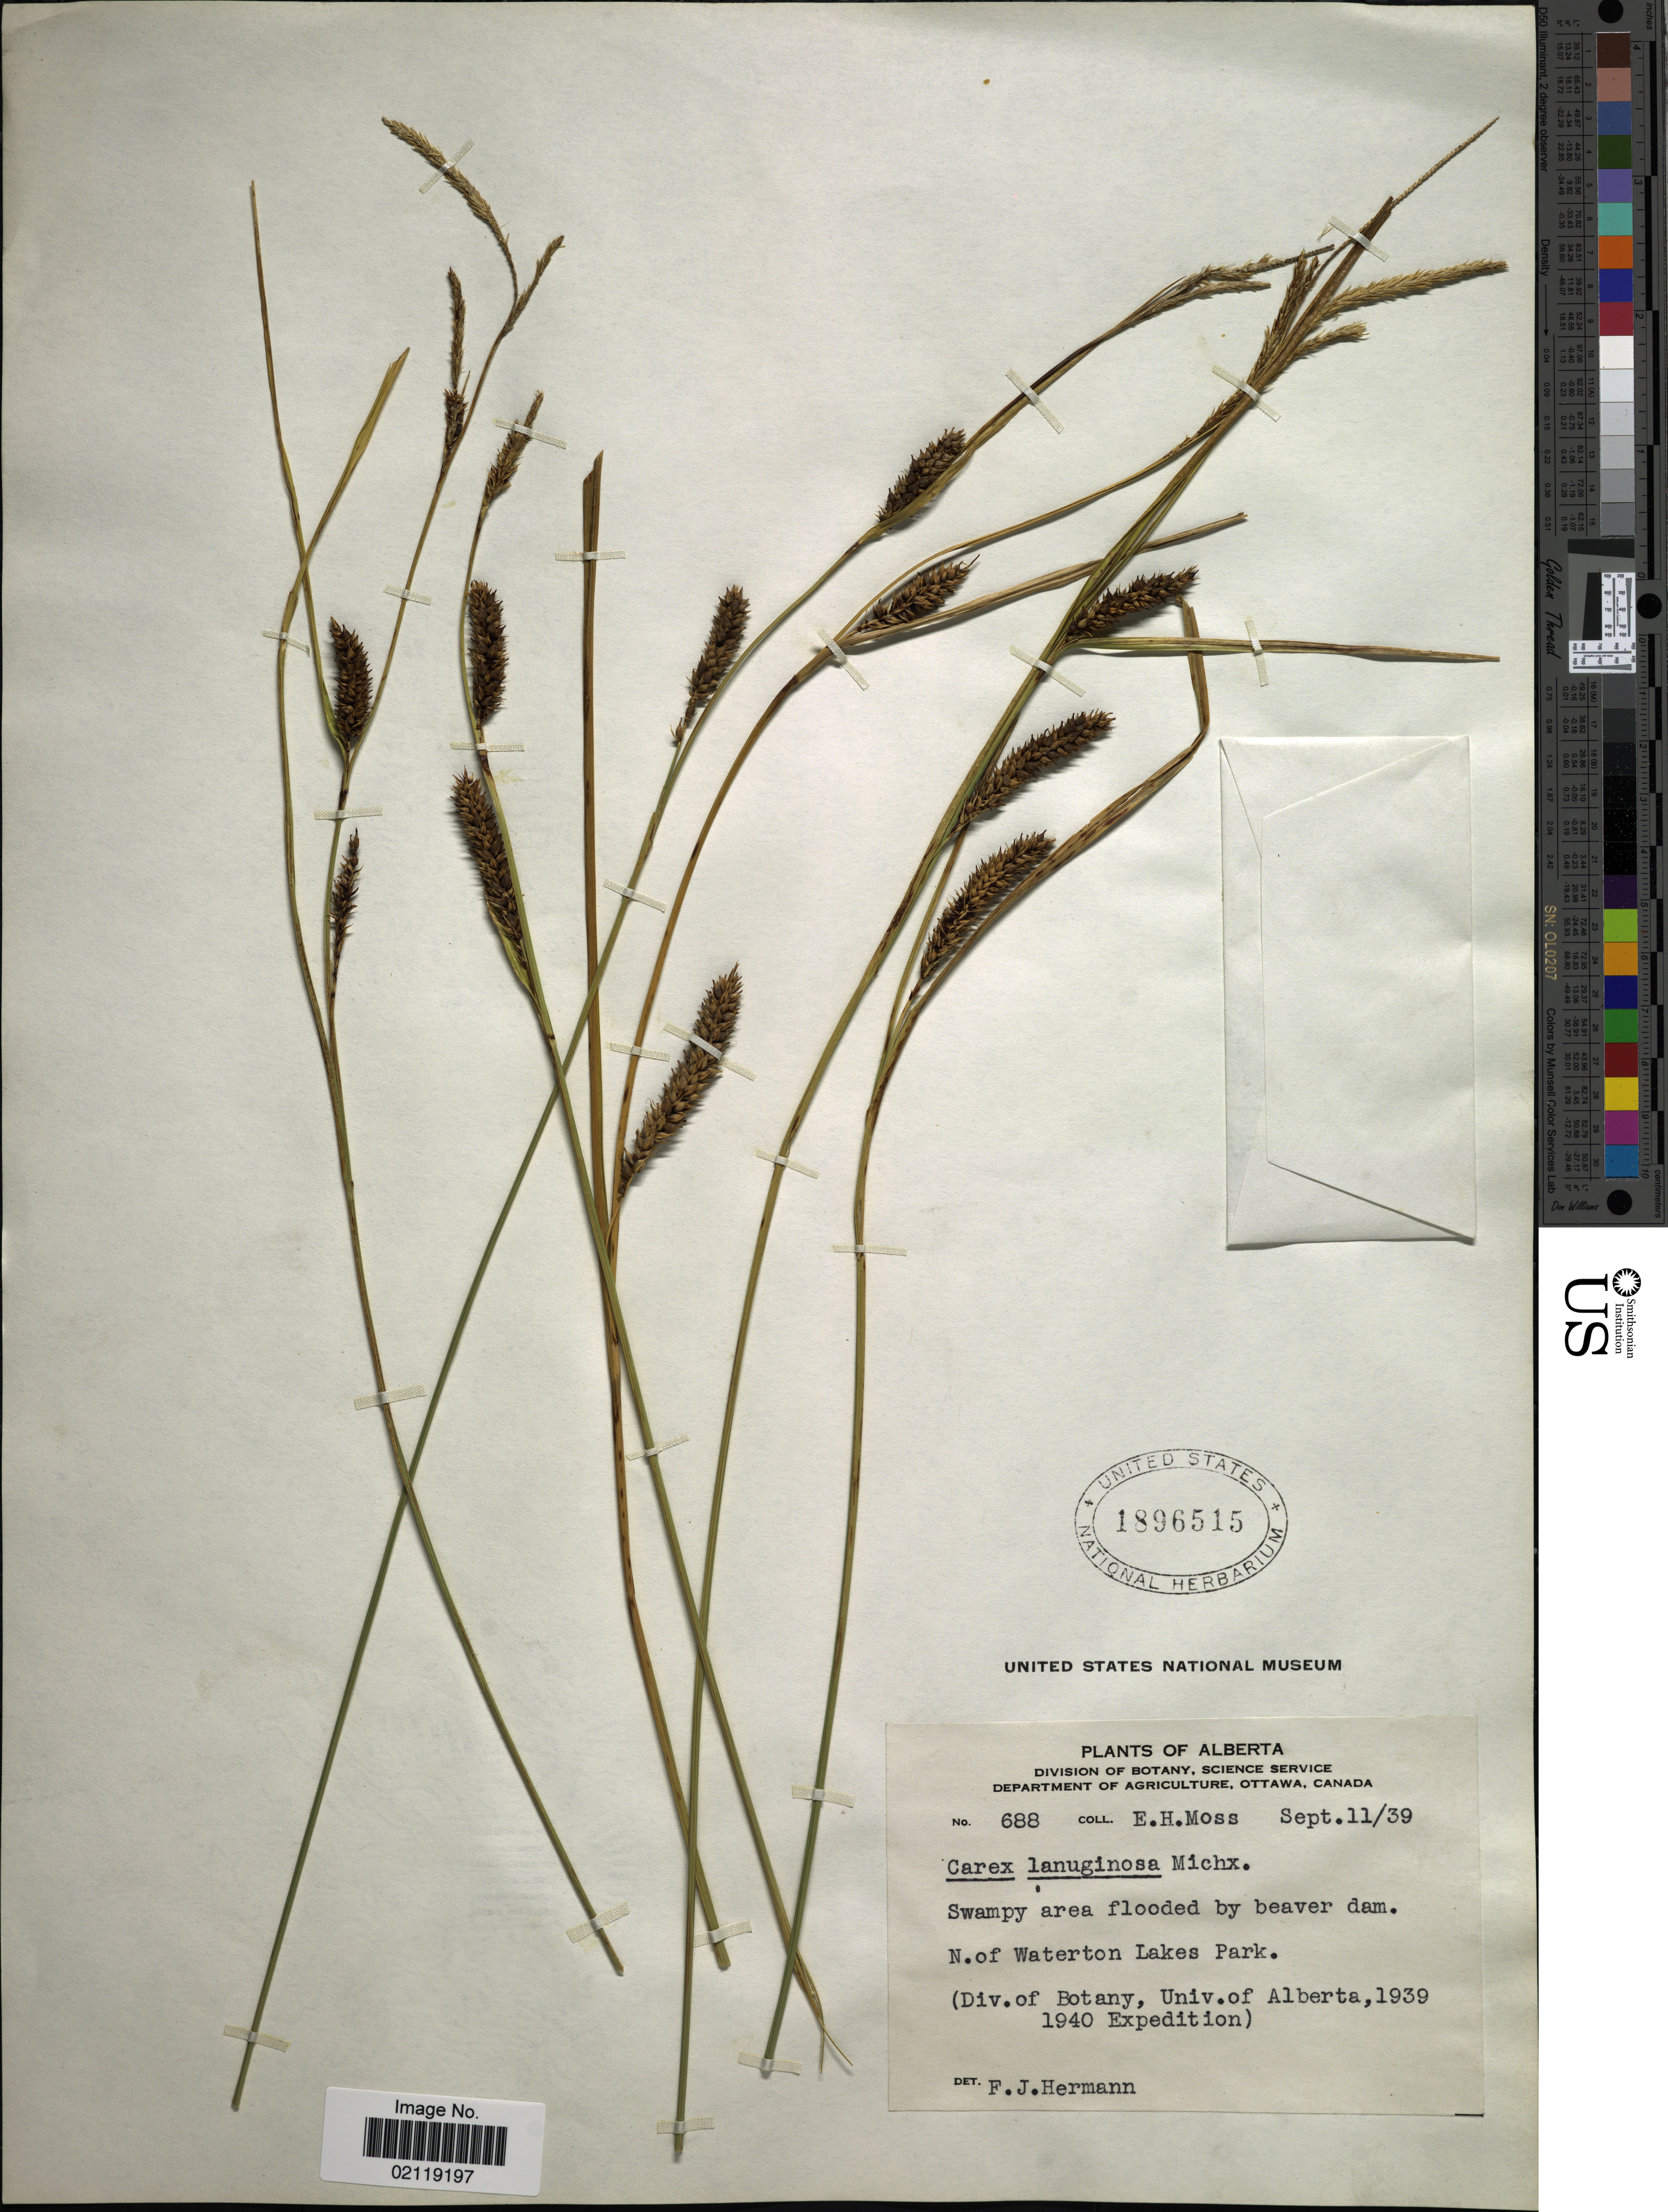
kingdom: Plantae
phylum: Tracheophyta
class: Liliopsida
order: Poales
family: Cyperaceae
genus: Carex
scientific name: Carex pellita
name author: Muhl. ex Willd.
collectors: E. Moss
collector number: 688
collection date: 1939-09-11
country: Canada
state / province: Alberta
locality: Swampy area flooded by beaver dam. N. of Waterton Lakes Park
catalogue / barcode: US 1896515